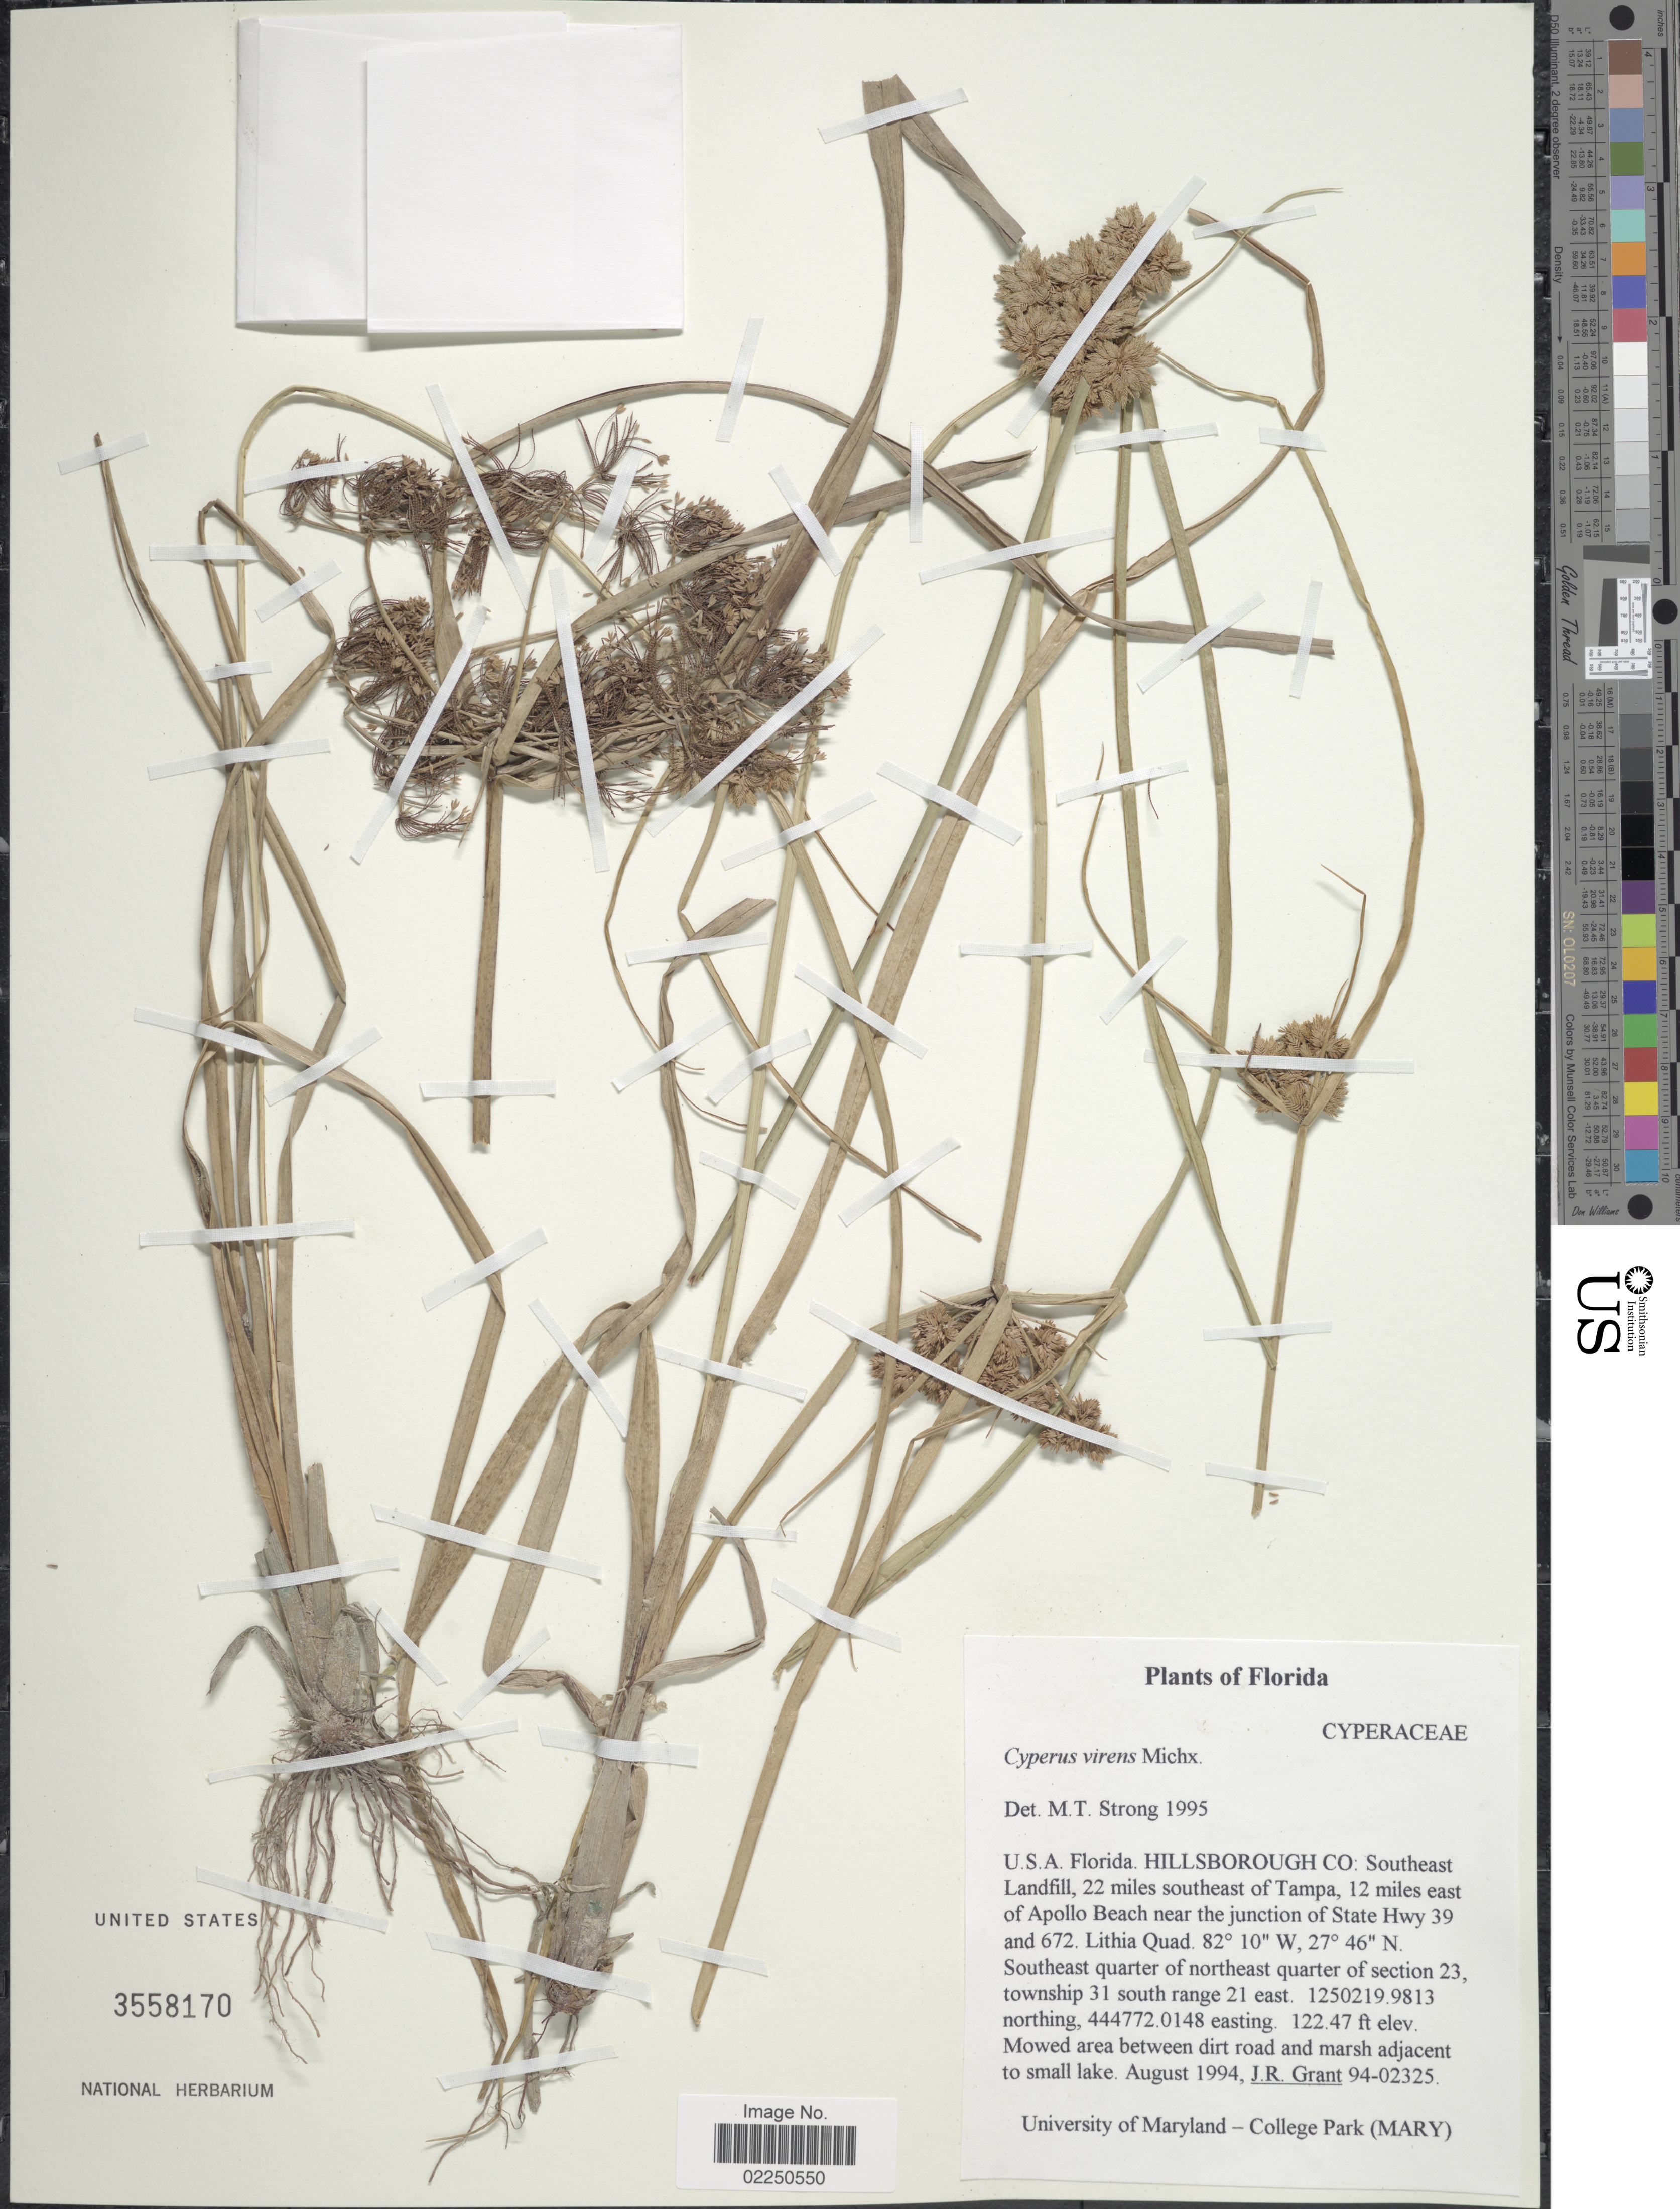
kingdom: Plantae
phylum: Tracheophyta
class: Liliopsida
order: Poales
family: Cyperaceae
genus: Cyperus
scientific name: Cyperus virens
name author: Michx.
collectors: J. Grant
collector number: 94-02325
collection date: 1994-08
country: United States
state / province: Florida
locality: Hillsborough Co: Southeast Landfill, 22 miles southeast of Tampa, 12 miles east of Apollo Beach near the junction of State Hwy 39 and 672.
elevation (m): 37.33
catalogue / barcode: US 3558170